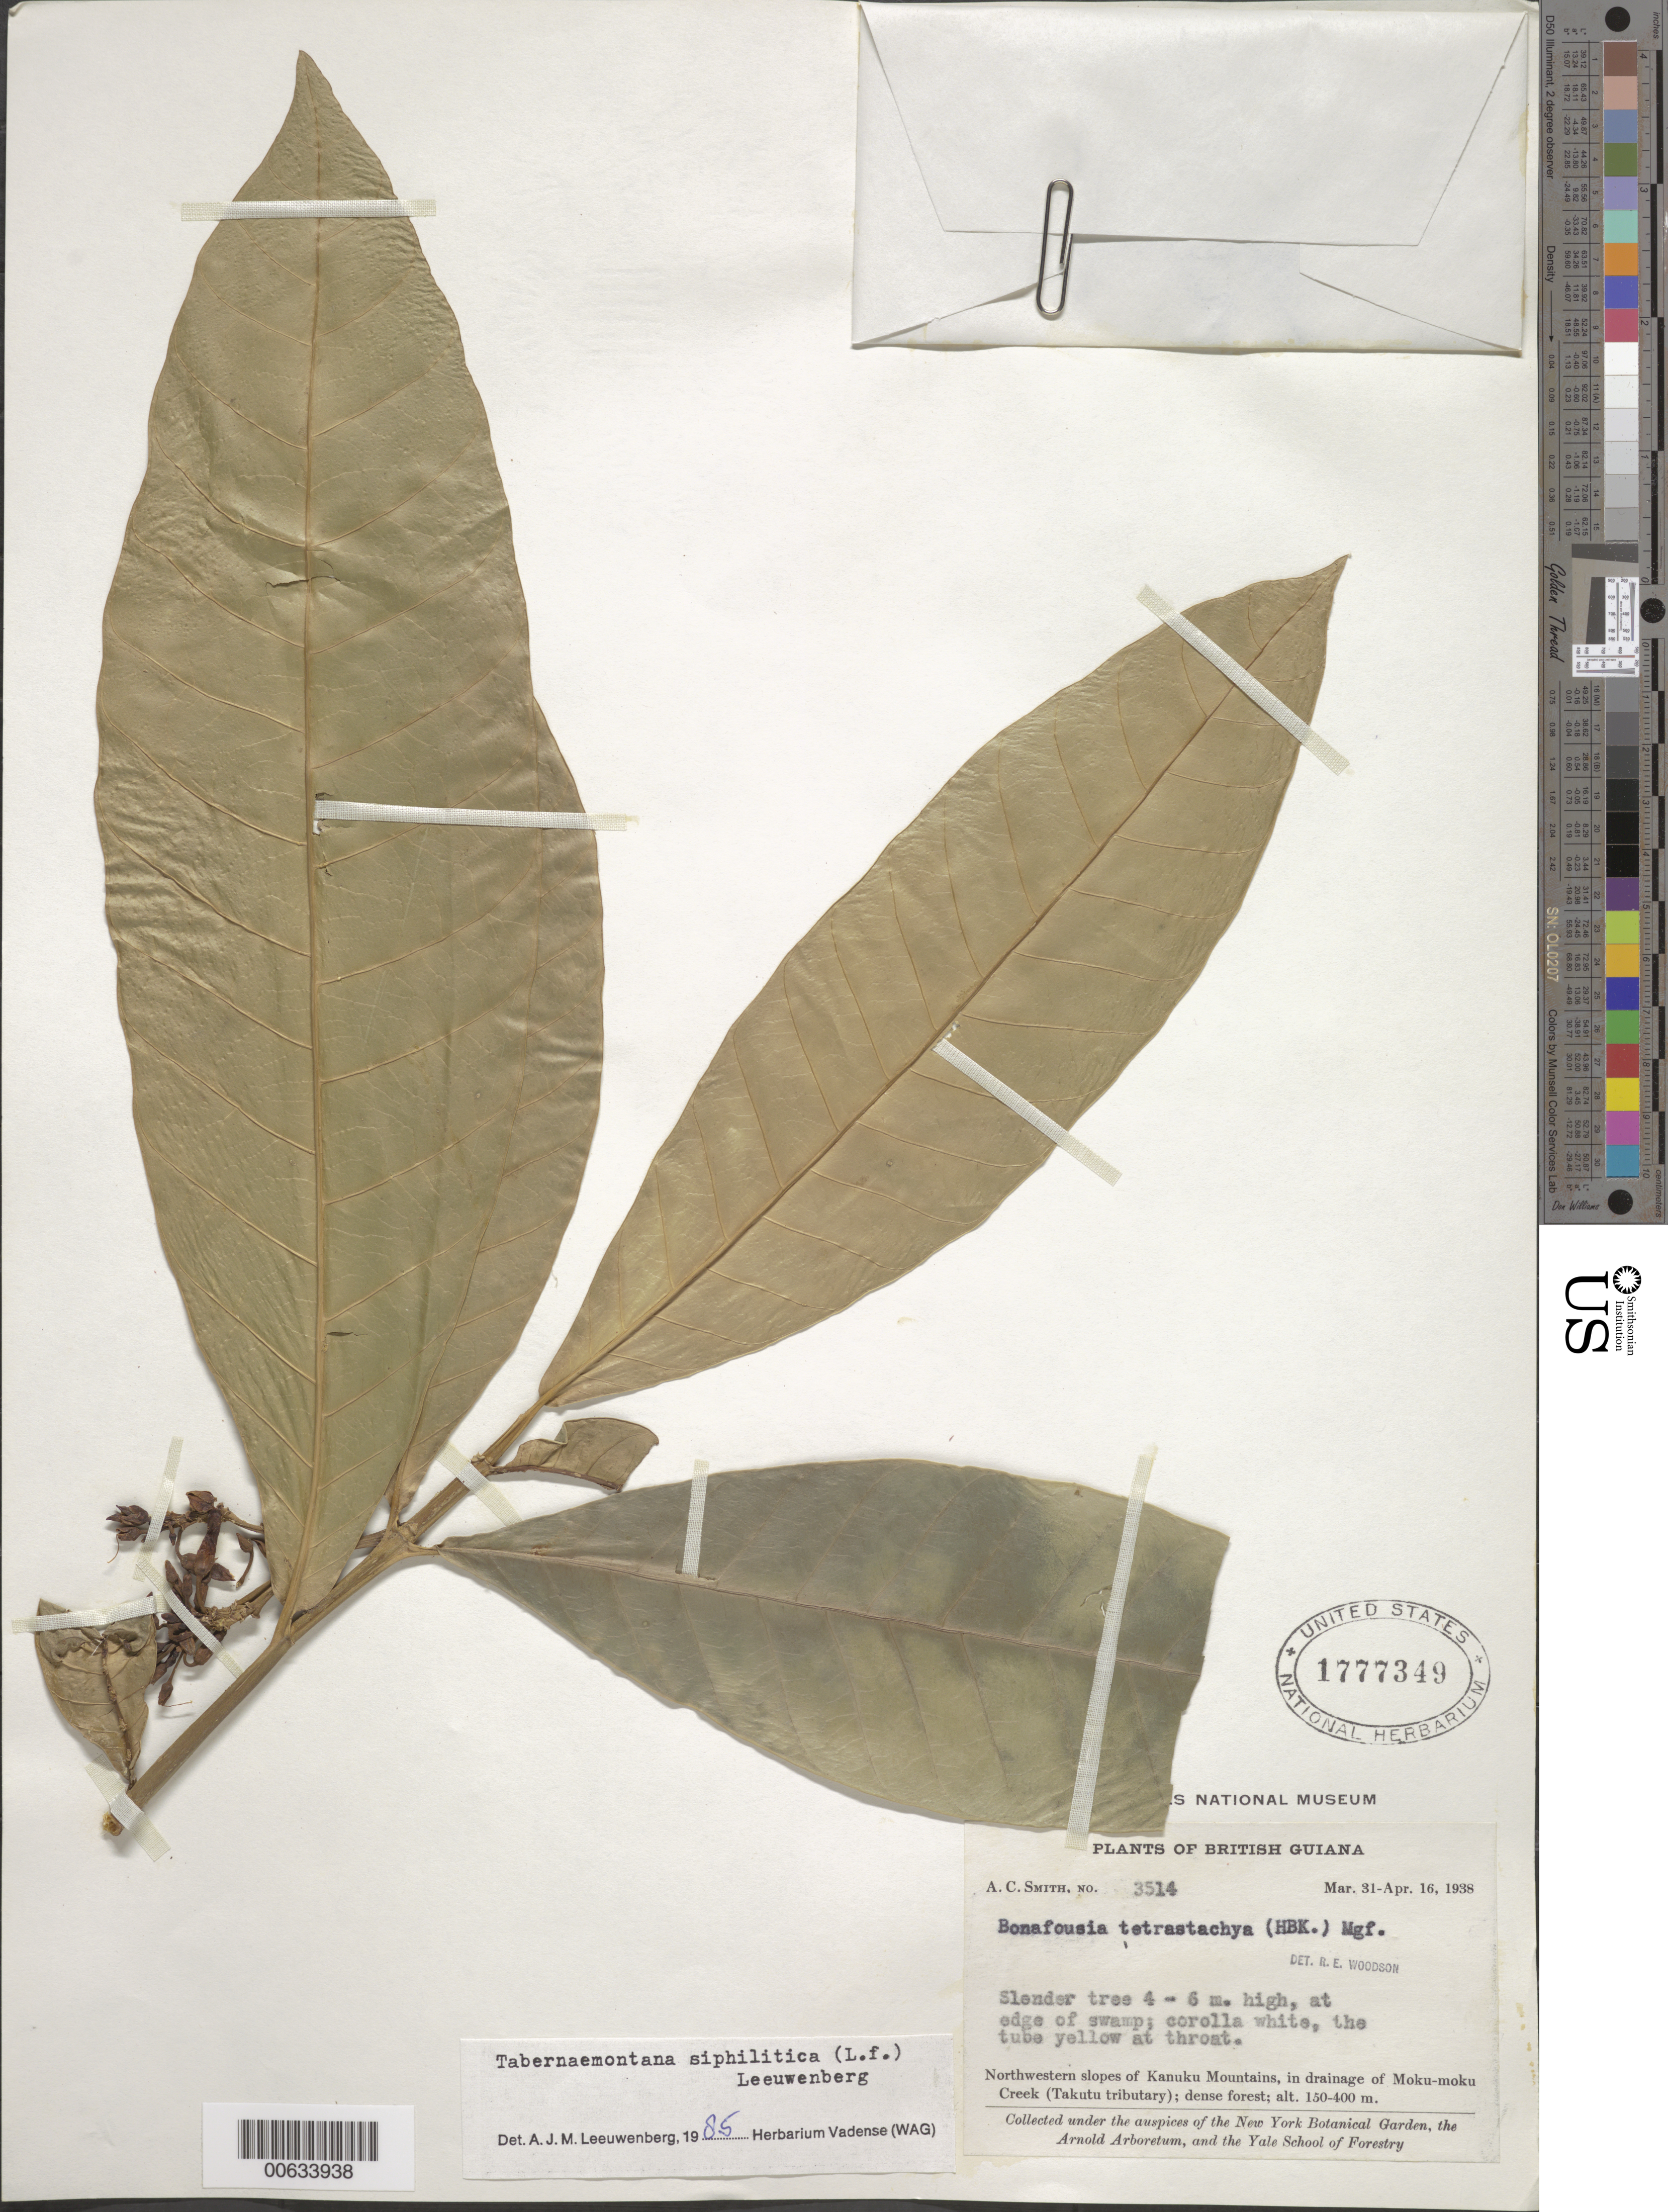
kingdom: Plantae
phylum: Tracheophyta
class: Magnoliopsida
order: Gentianales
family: Apocynaceae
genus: Tabernaemontana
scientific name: Tabernaemontana siphilitica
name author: (L. f.) Leeuwenb.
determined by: Leeuwenberg, A. J. M.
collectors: A. C. Smith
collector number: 3514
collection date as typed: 31-Mar-38 to 16-Apr-38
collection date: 1938-03-31/1938-04-16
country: Guyana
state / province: U. Takutu-U. Essequibo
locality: Kanuku Mts., NW slopes, in drainage of Moku-moku Creek (Takutu tributary)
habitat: Edge of swamp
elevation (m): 150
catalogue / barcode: US 1777349